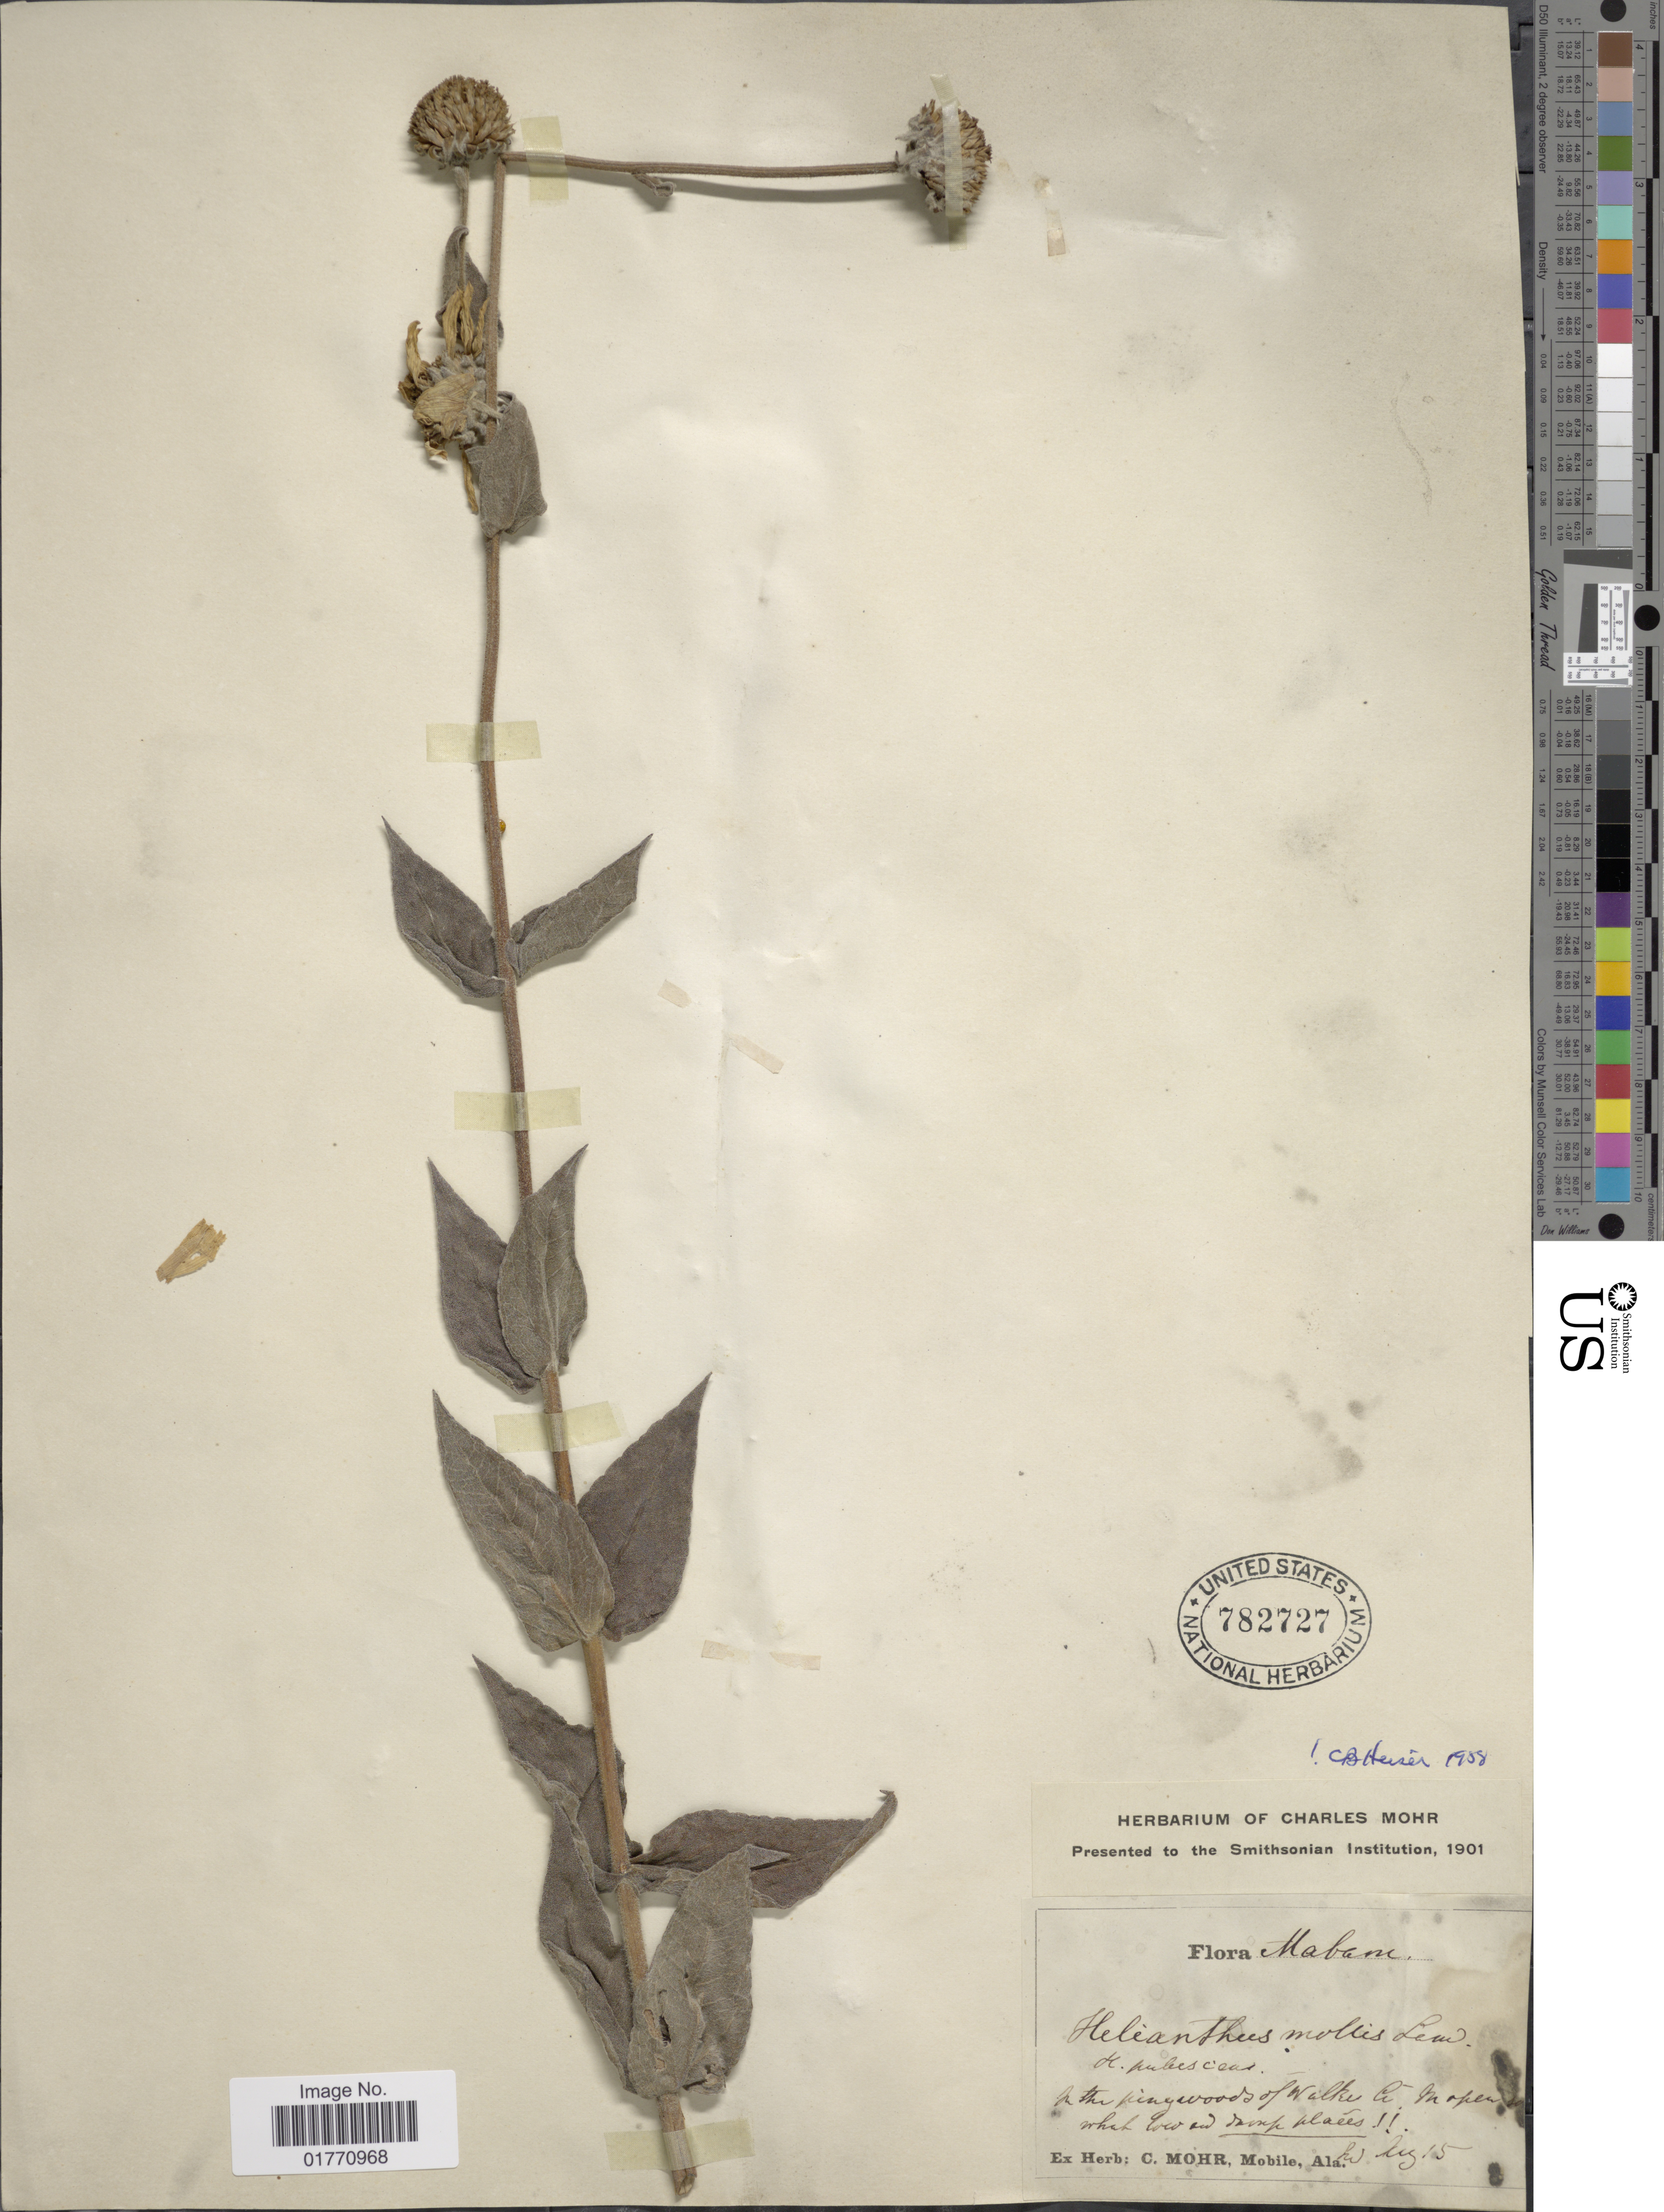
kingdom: Plantae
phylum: Tracheophyta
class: Magnoliopsida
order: Asterales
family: Asteraceae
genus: Helianthus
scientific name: Helianthus mollis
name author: Lam.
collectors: ex herb. C. Mohr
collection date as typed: Transcribed d/m/y: 20/8/15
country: United States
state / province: Alabama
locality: In the piny woods of Walker Co.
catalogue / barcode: US 782727